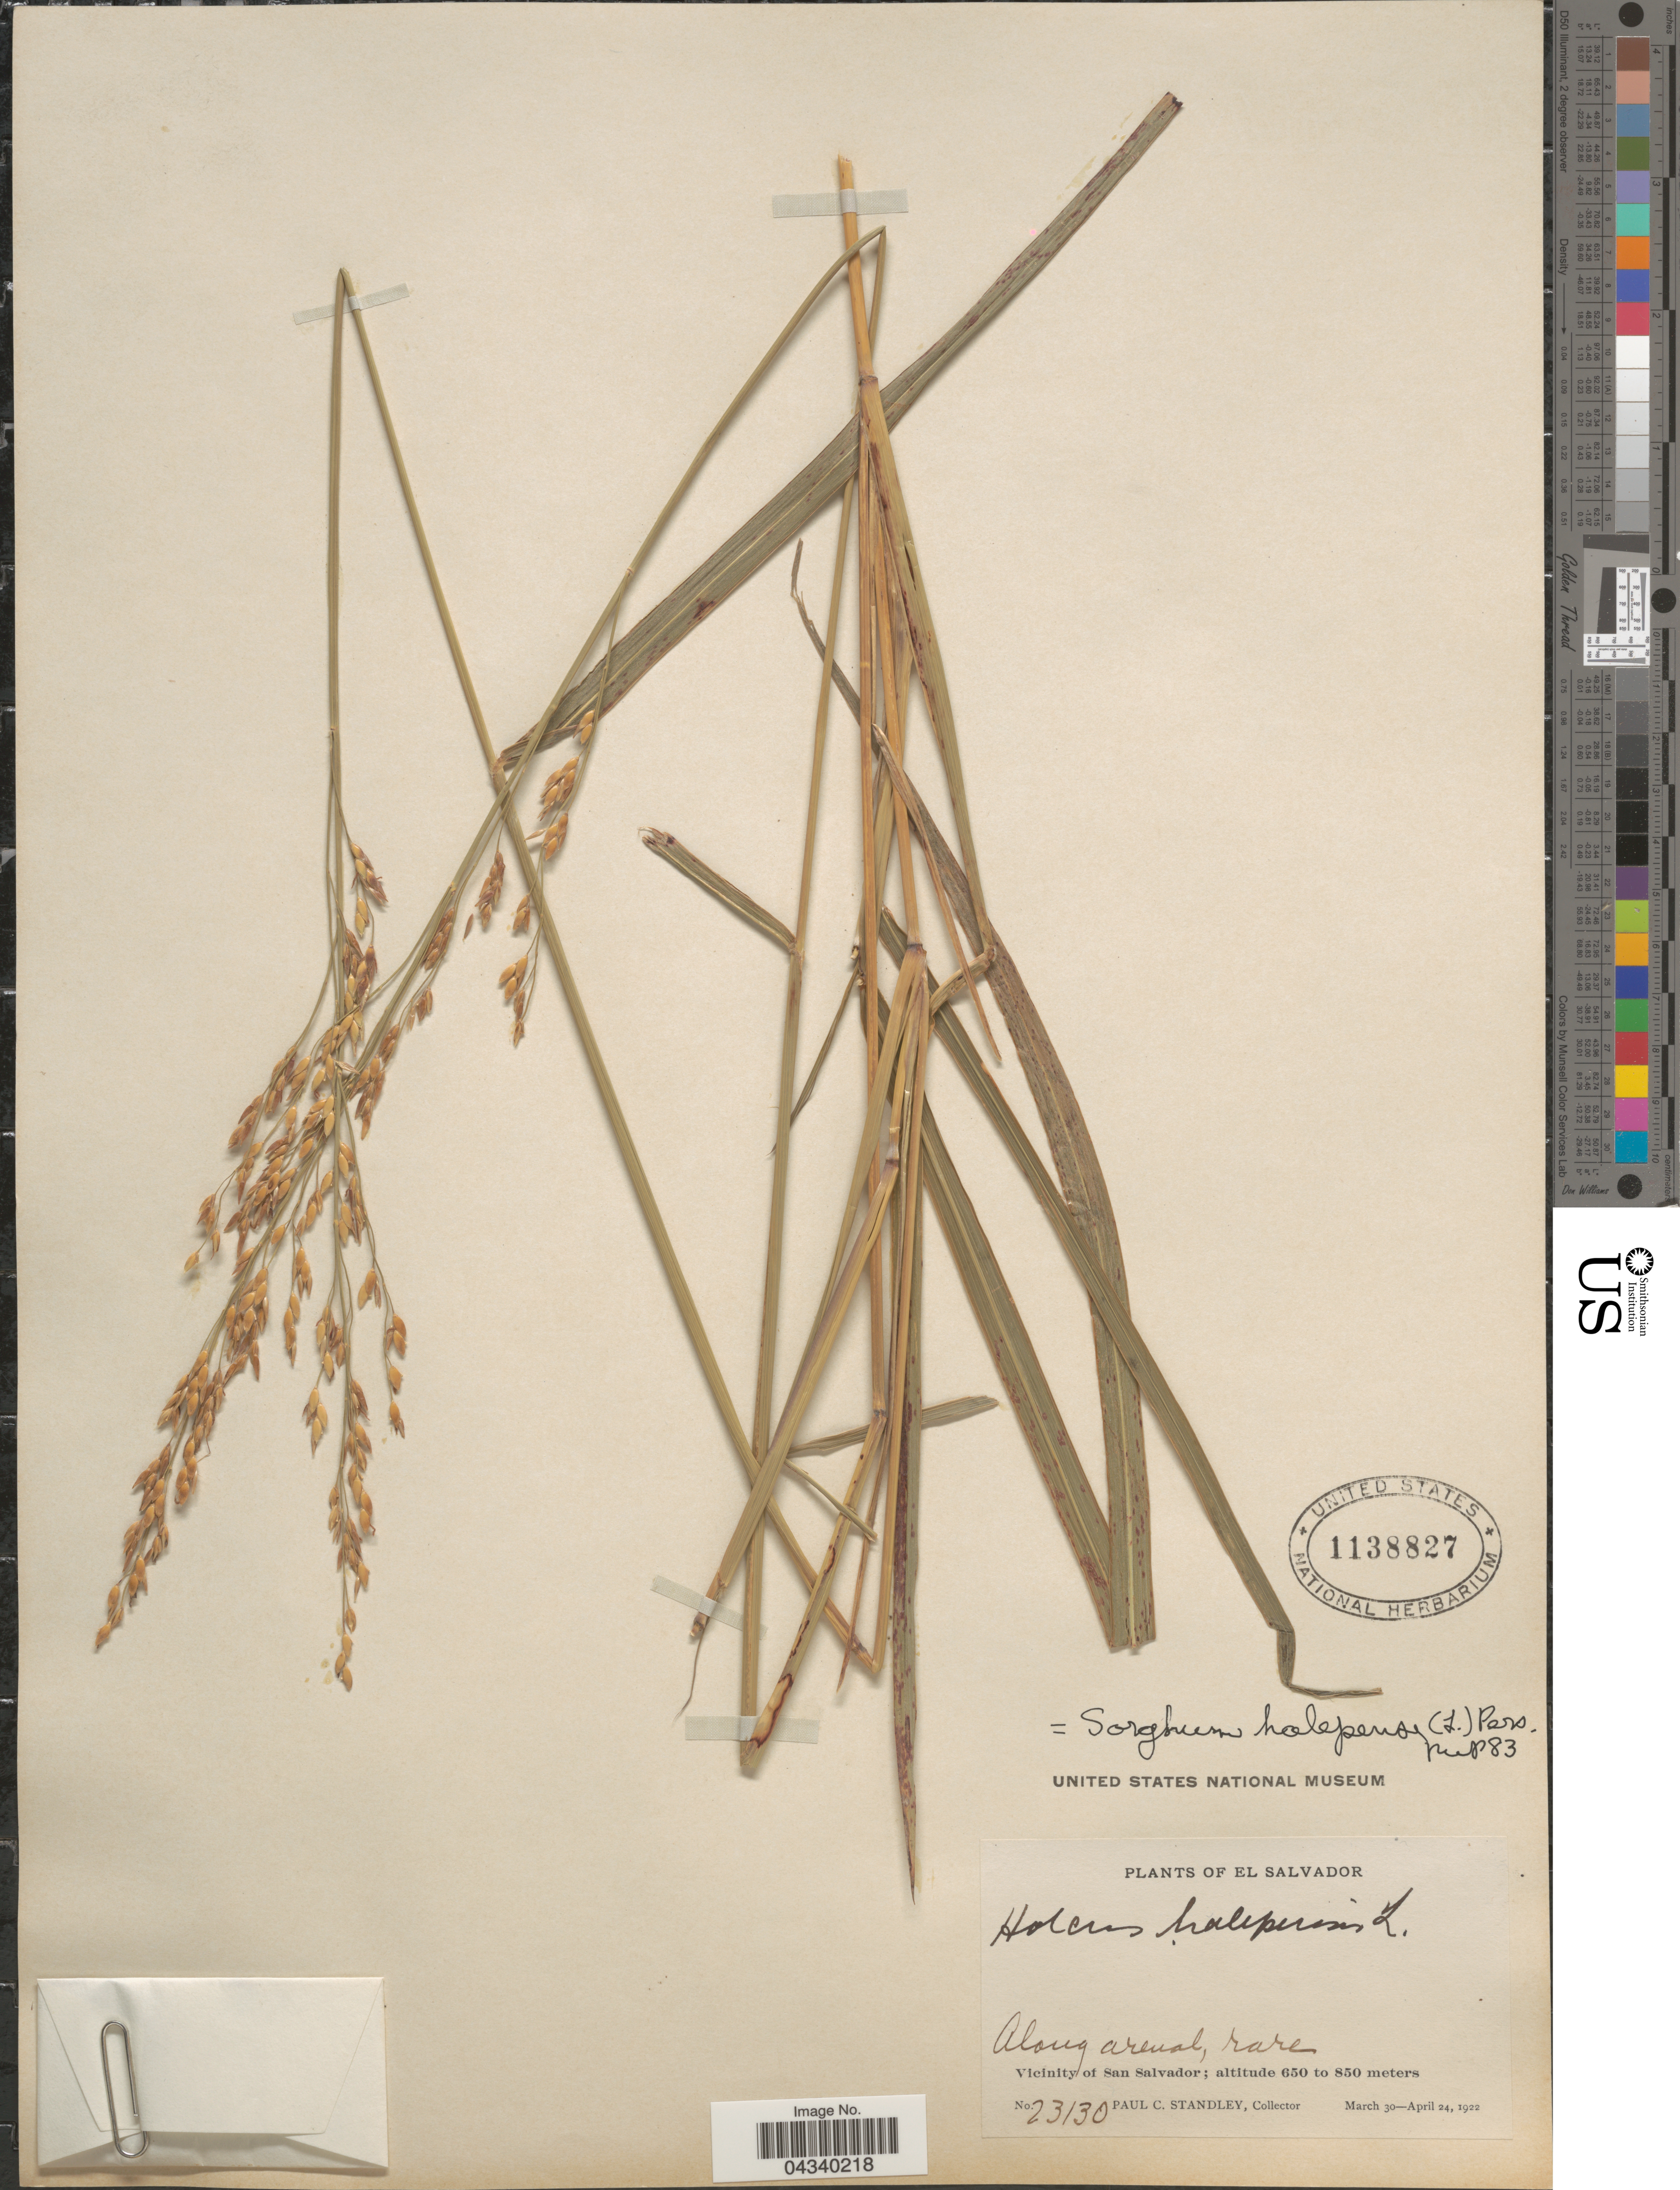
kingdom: Plantae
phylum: Tracheophyta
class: Liliopsida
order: Poales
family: Poaceae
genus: Sorghum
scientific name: Sorghum halepense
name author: (L.) Pers.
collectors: P. C. Standley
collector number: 23130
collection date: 1922-03-30/1922-04-24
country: El Salvador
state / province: San Salvador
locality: Along arenal. Vicinity of San Salvador.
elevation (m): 650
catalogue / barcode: US 1138827